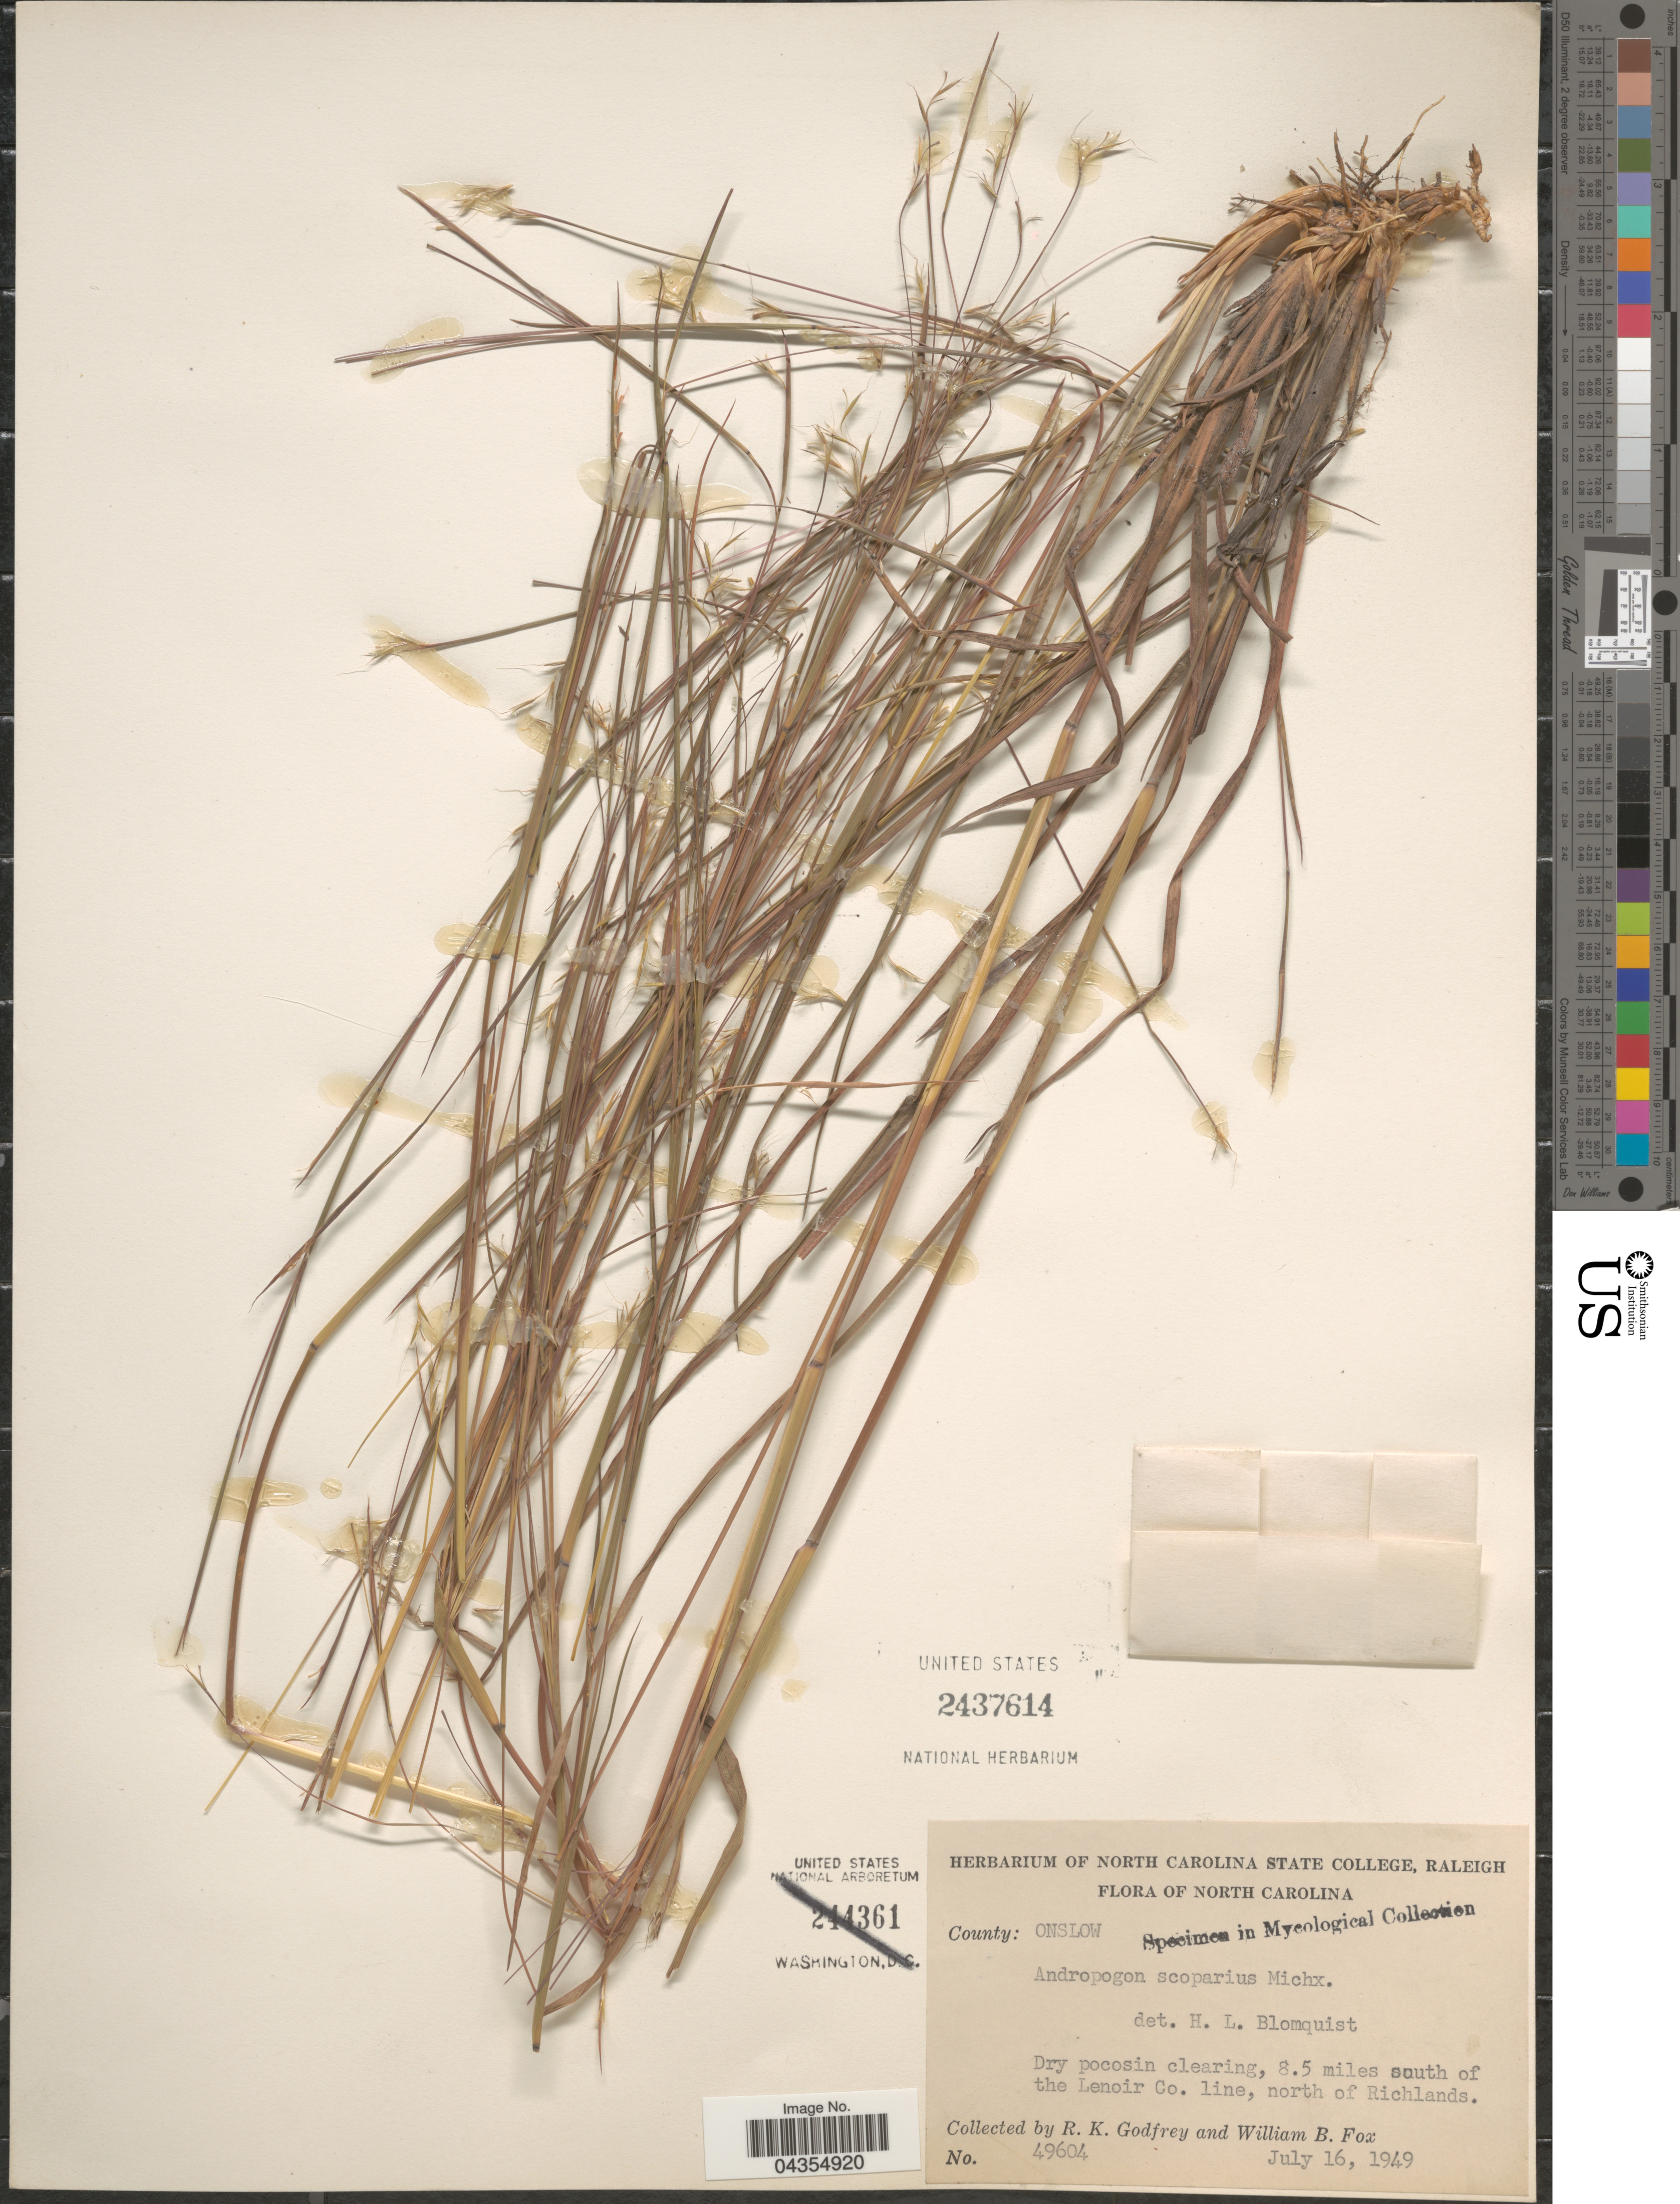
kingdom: Plantae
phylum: Tracheophyta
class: Liliopsida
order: Poales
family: Poaceae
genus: Schizachyrium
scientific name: Schizachyrium sanguineum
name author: (Retz.) Alston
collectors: R. K. Godfrey & W. B. Fox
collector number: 49604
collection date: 1949-07-16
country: United States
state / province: North Carolina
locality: County: Onslow. 8.5 miles south of the Lenoir Co. line, north of Richlands.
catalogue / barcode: US 2437614